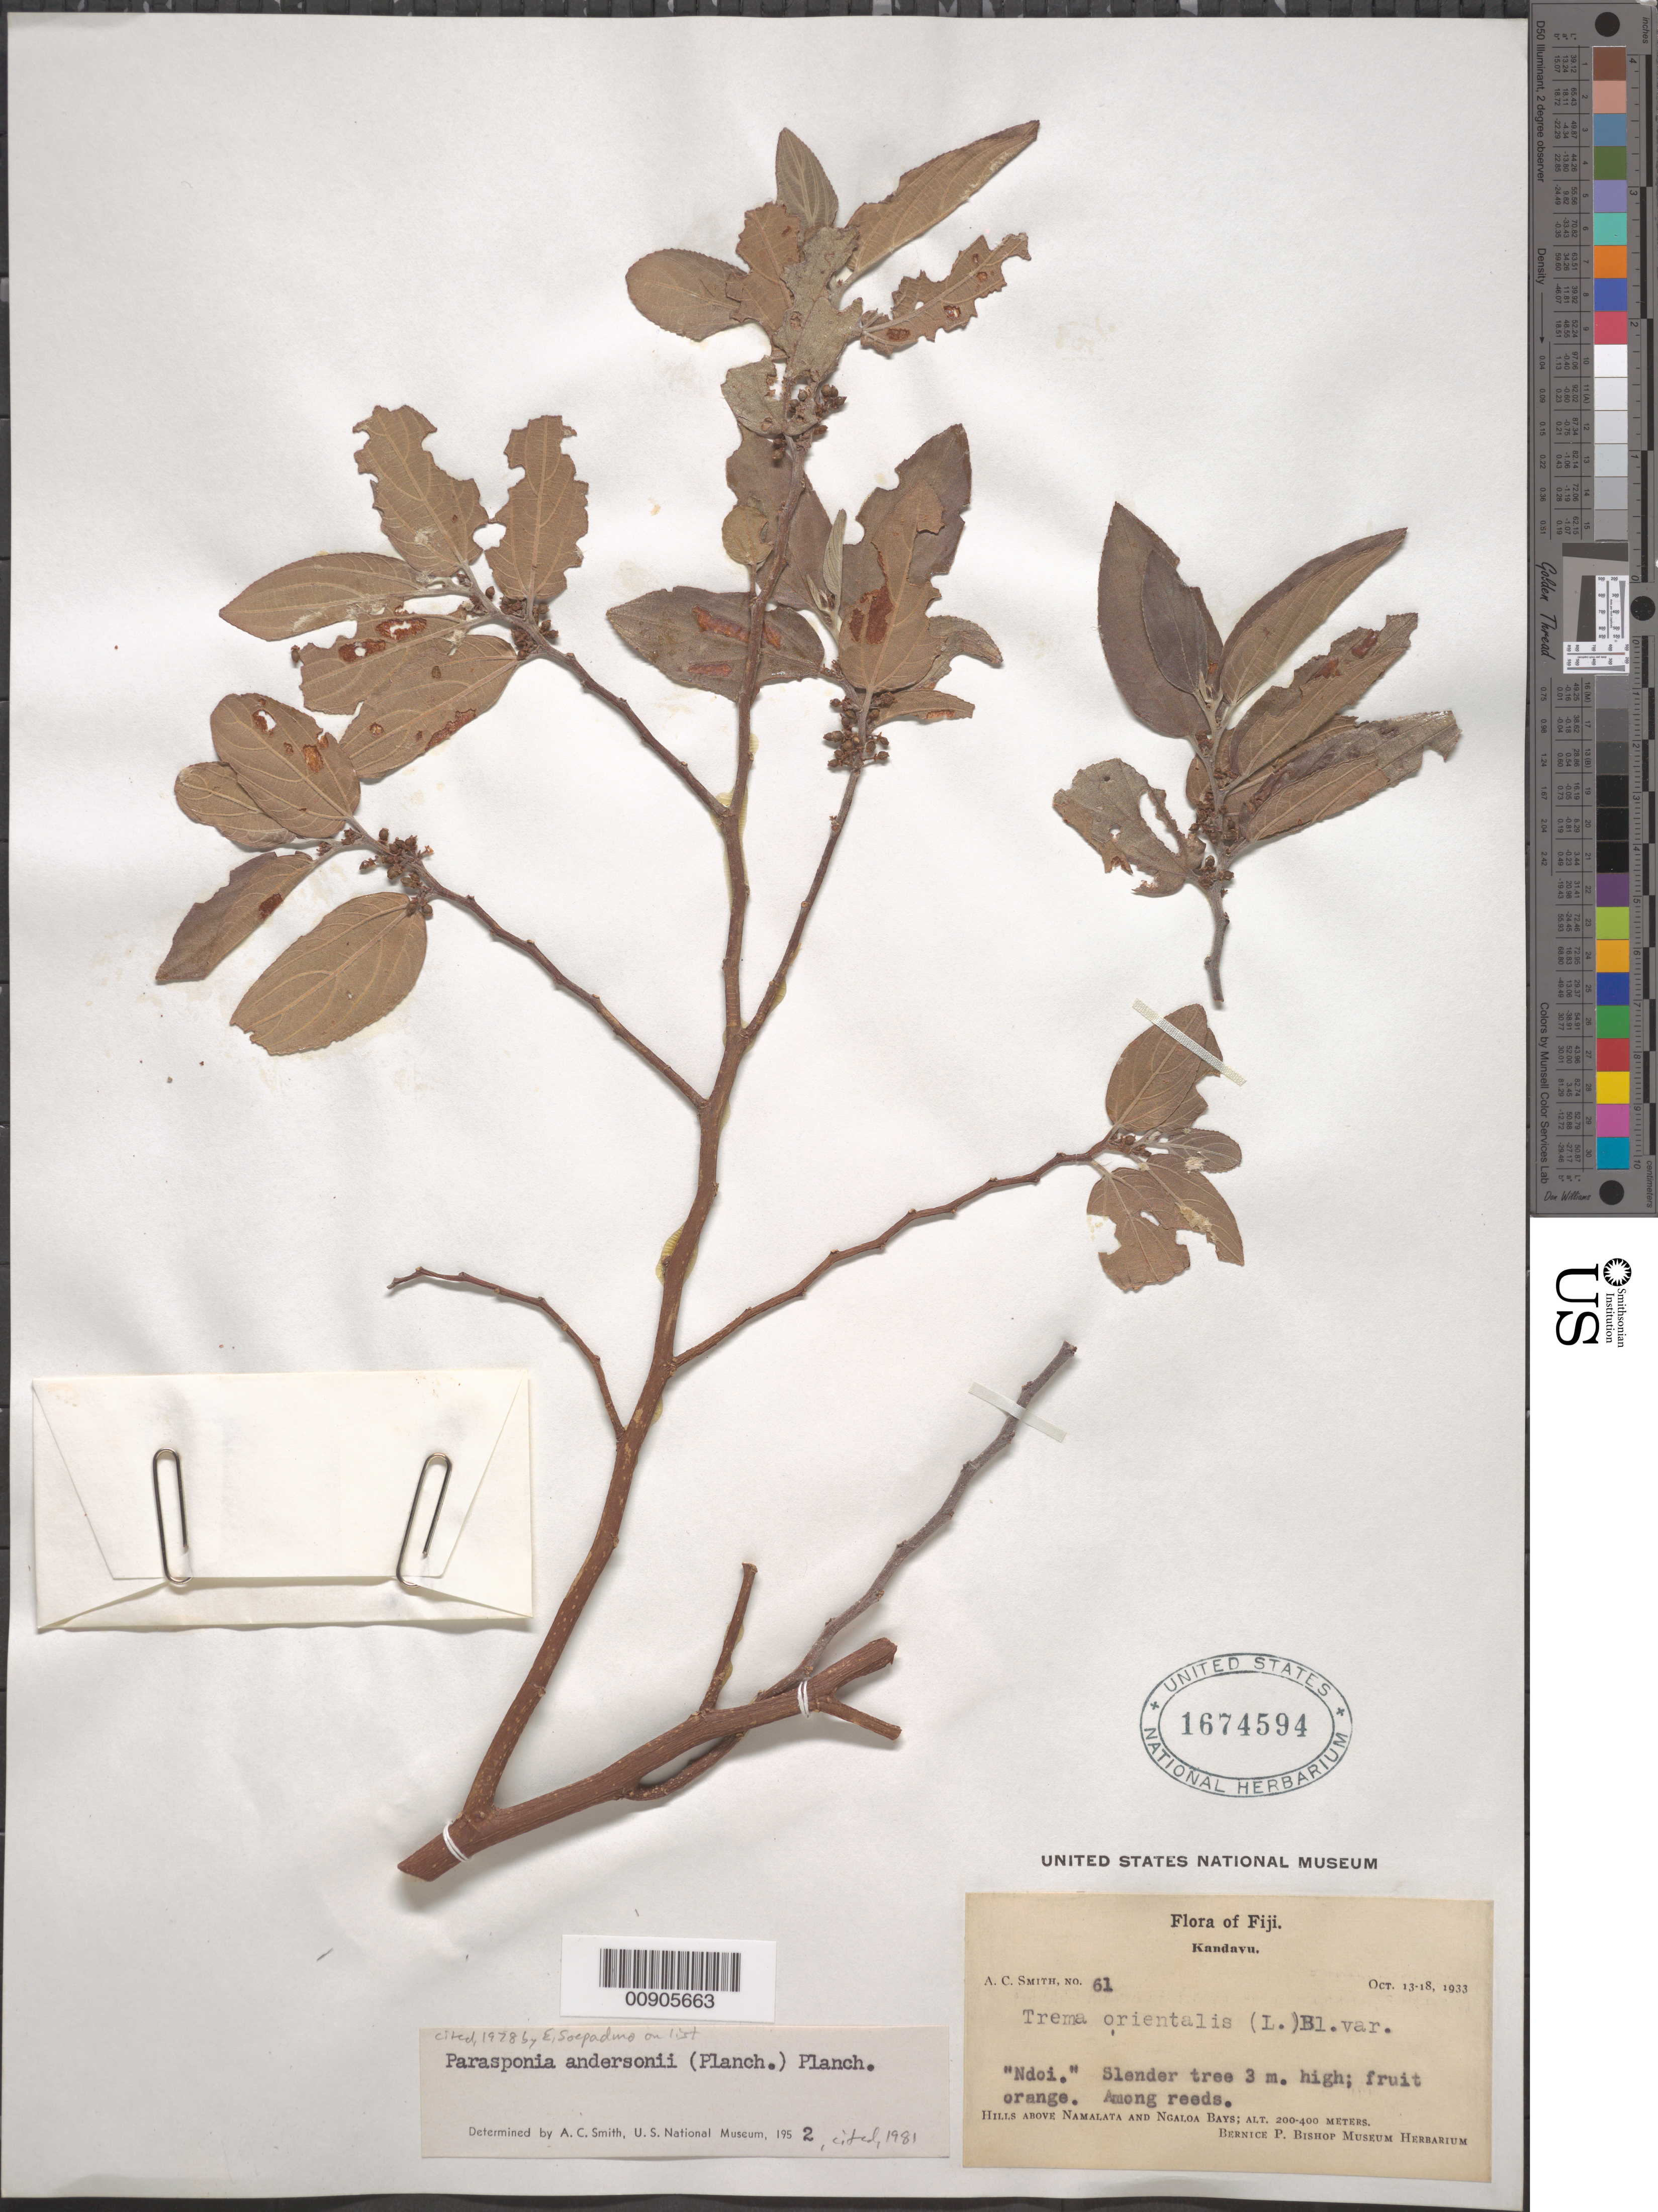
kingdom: Plantae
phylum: Tracheophyta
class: Magnoliopsida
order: Rosales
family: Cannabaceae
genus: Parasponia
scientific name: Parasponia andersonii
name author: Planch.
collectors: C. A. Smith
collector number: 61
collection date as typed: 13 Oct 1933 to 18 Oct 1933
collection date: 1933-10-13/1933-10-18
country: Fiji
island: Viti Levu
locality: Hills above Namalata and Ngaloa Bays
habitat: Among reeds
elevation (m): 200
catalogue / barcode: US 1674594